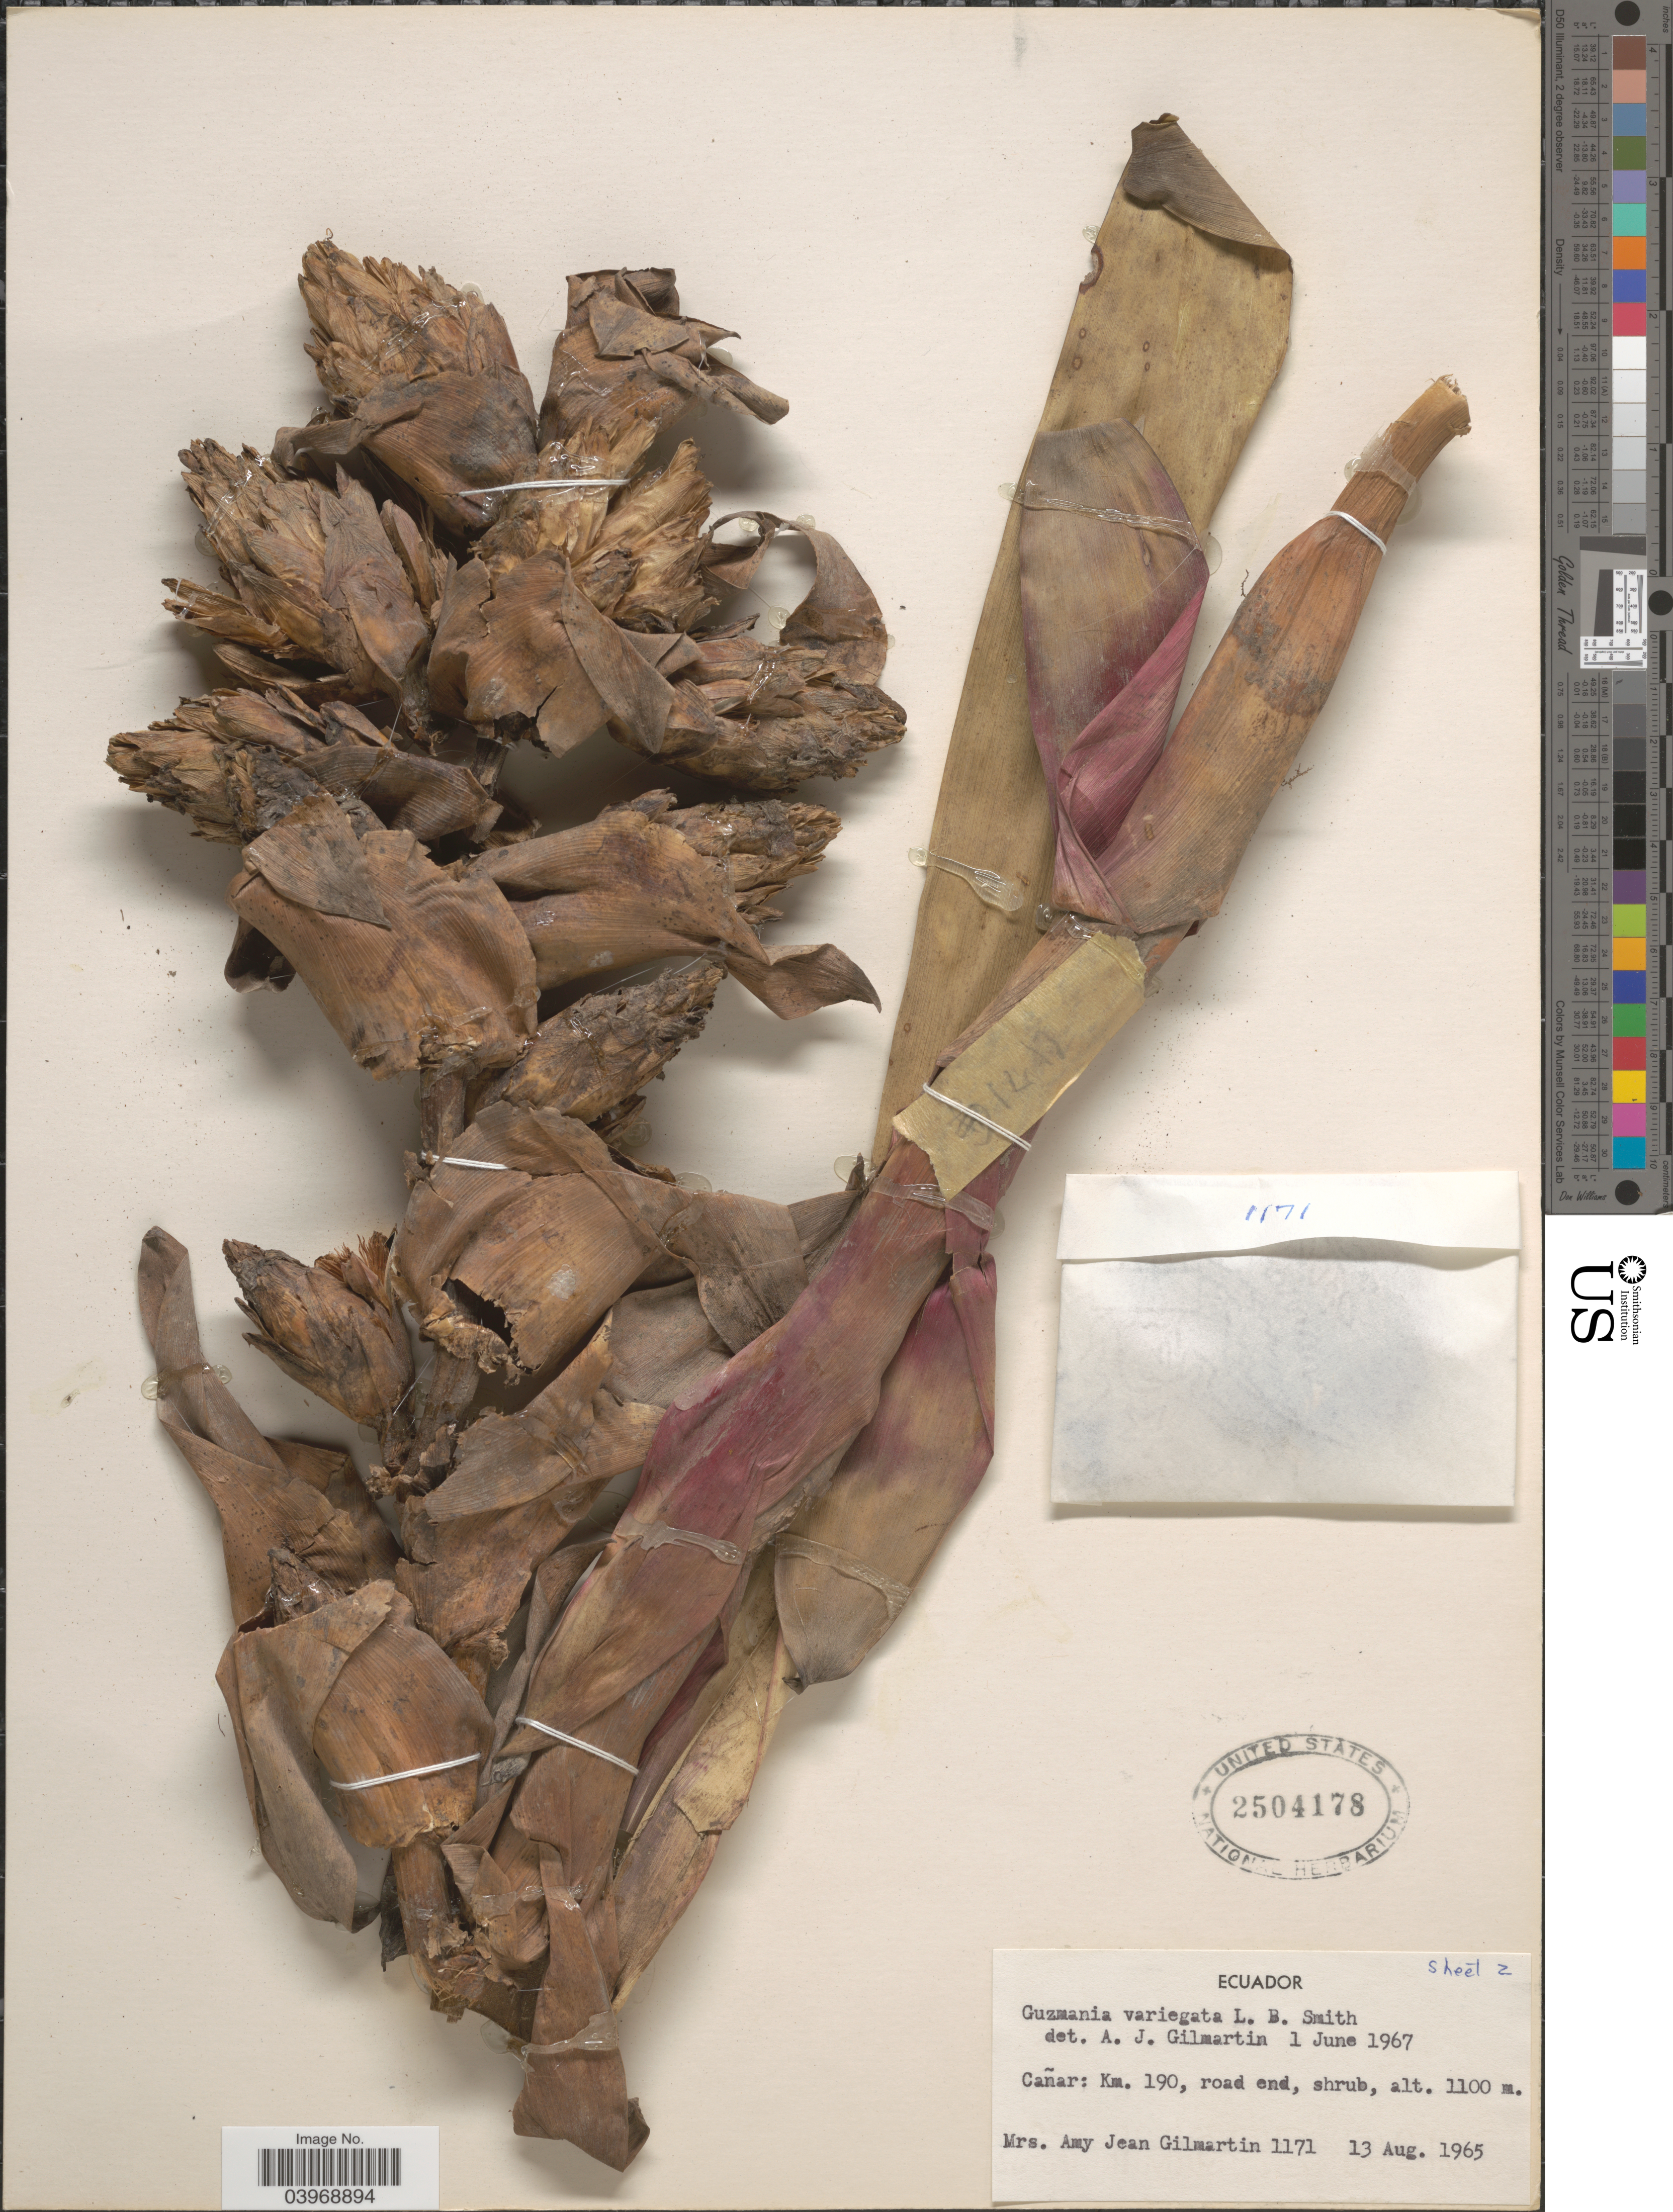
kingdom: Plantae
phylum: Tracheophyta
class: Liliopsida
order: Poales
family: Bromeliaceae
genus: Guzmania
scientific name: Guzmania variegata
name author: L.B. Sm.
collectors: A. J. Gilmartin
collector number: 1171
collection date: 1965-08-13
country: Ecuador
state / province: Cañar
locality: Km. 190, road end.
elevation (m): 1100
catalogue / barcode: US 2504178